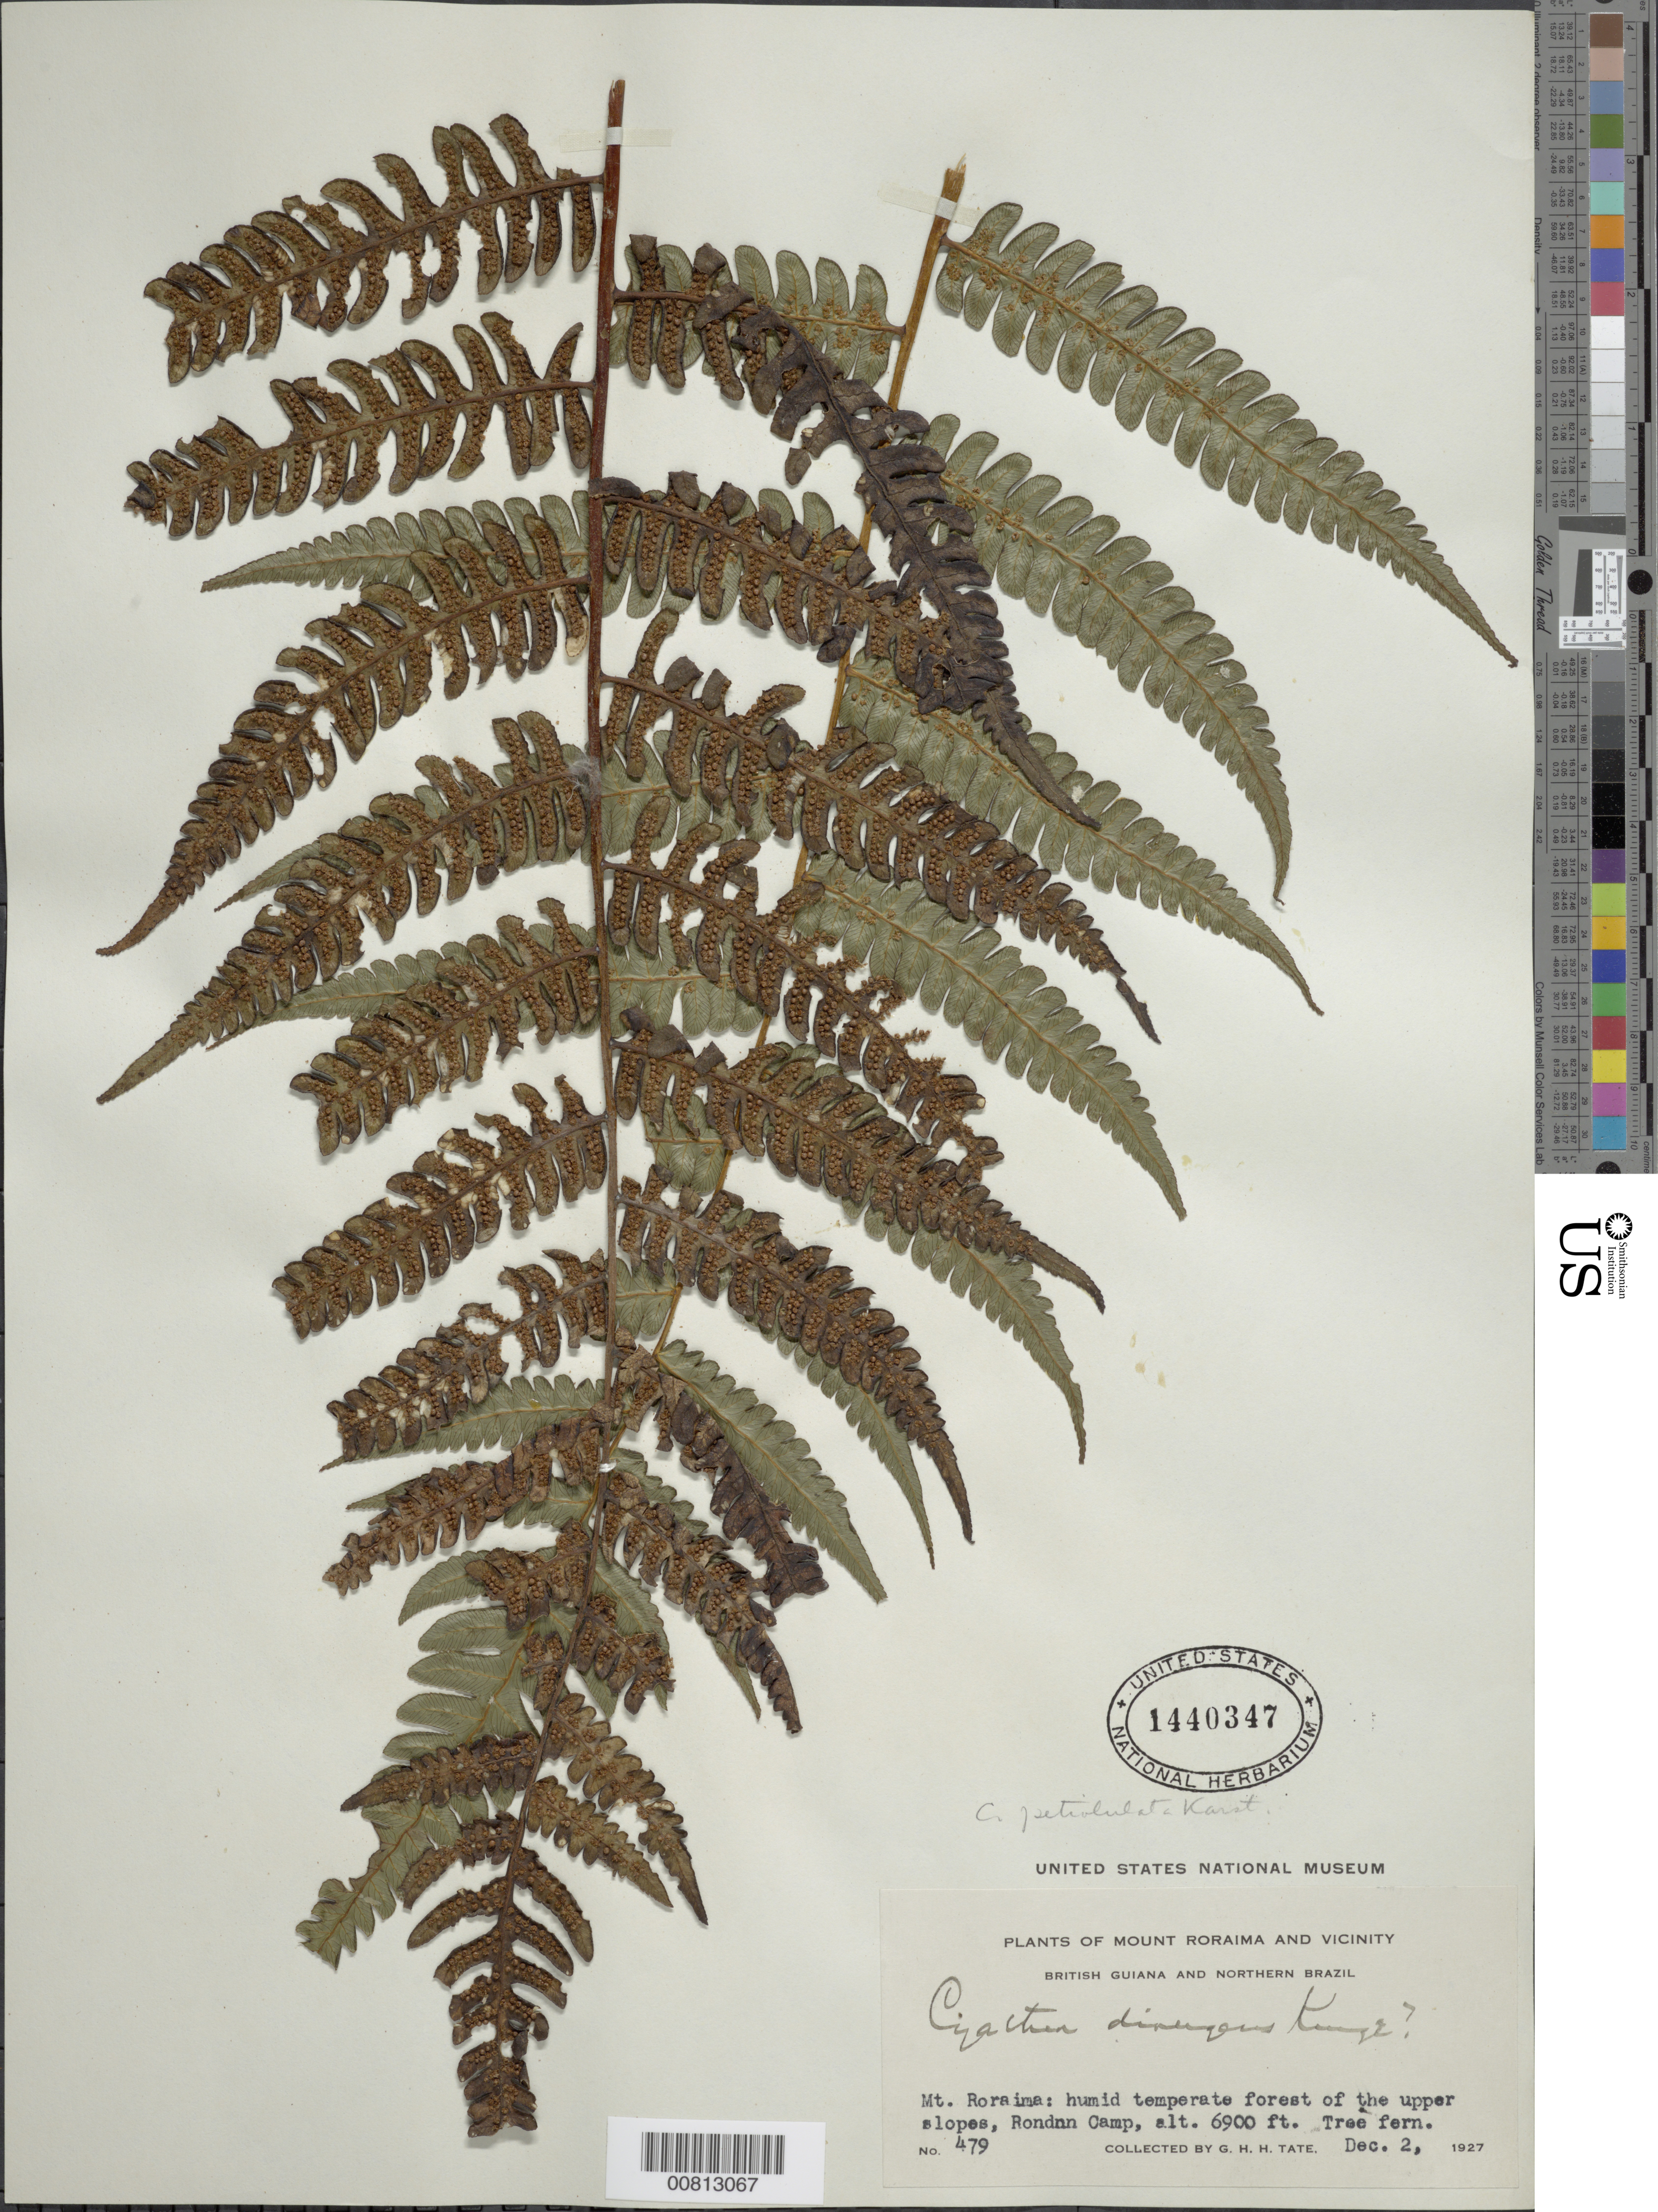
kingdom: Plantae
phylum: Tracheophyta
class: Polypodiopsida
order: Cyatheales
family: Cyatheaceae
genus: Cyathea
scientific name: Cyathea divergens var. divergens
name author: Kunze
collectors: G. H. H.Tate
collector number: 479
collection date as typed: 2-Dec-27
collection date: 1927-12-02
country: Guyana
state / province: Cuyuni-Mazaruni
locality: Mt. Roraima, Rondón Camp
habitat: Humid temperate forest of upper slopes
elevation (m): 2103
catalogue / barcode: US 1440347